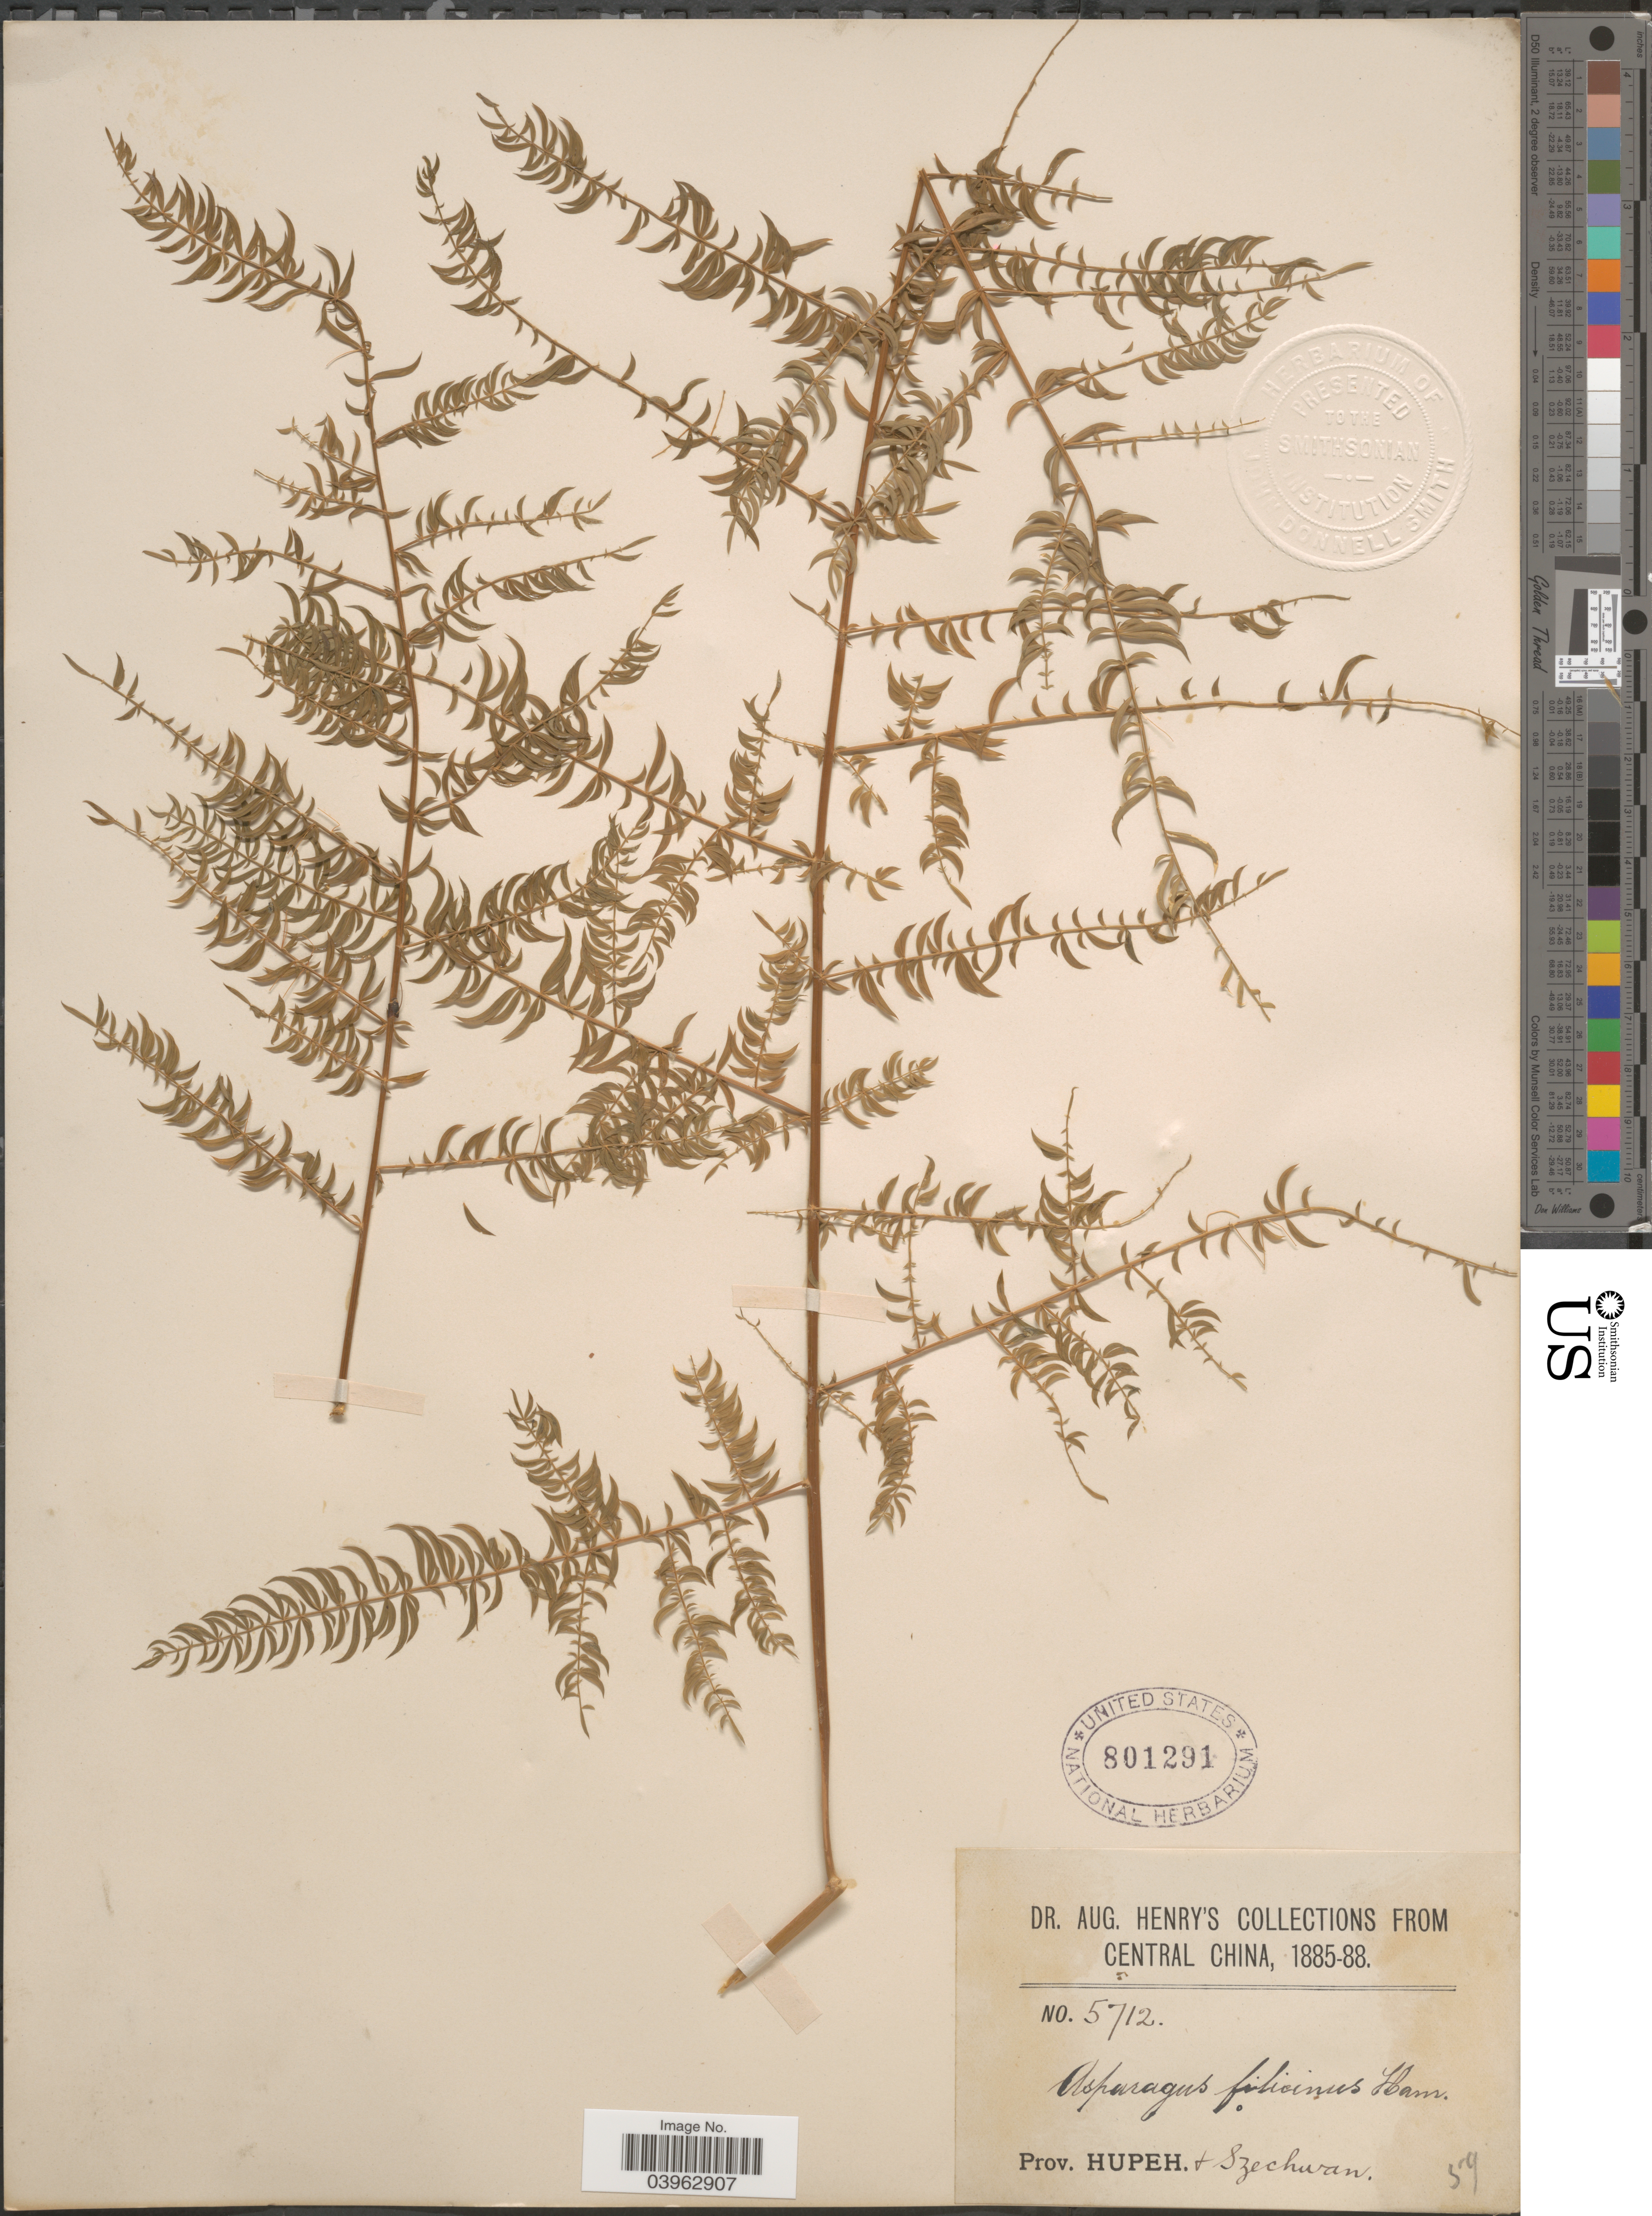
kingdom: Plantae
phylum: Tracheophyta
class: Liliopsida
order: Asparagales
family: Asparagaceae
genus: Asparagus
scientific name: Asparagus filicinus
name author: Buch.-Ham. ex D. Don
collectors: A. Henry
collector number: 5712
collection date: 1885/1888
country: China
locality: Central China. Prov. Hupeh + Szechwan.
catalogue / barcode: US 801291